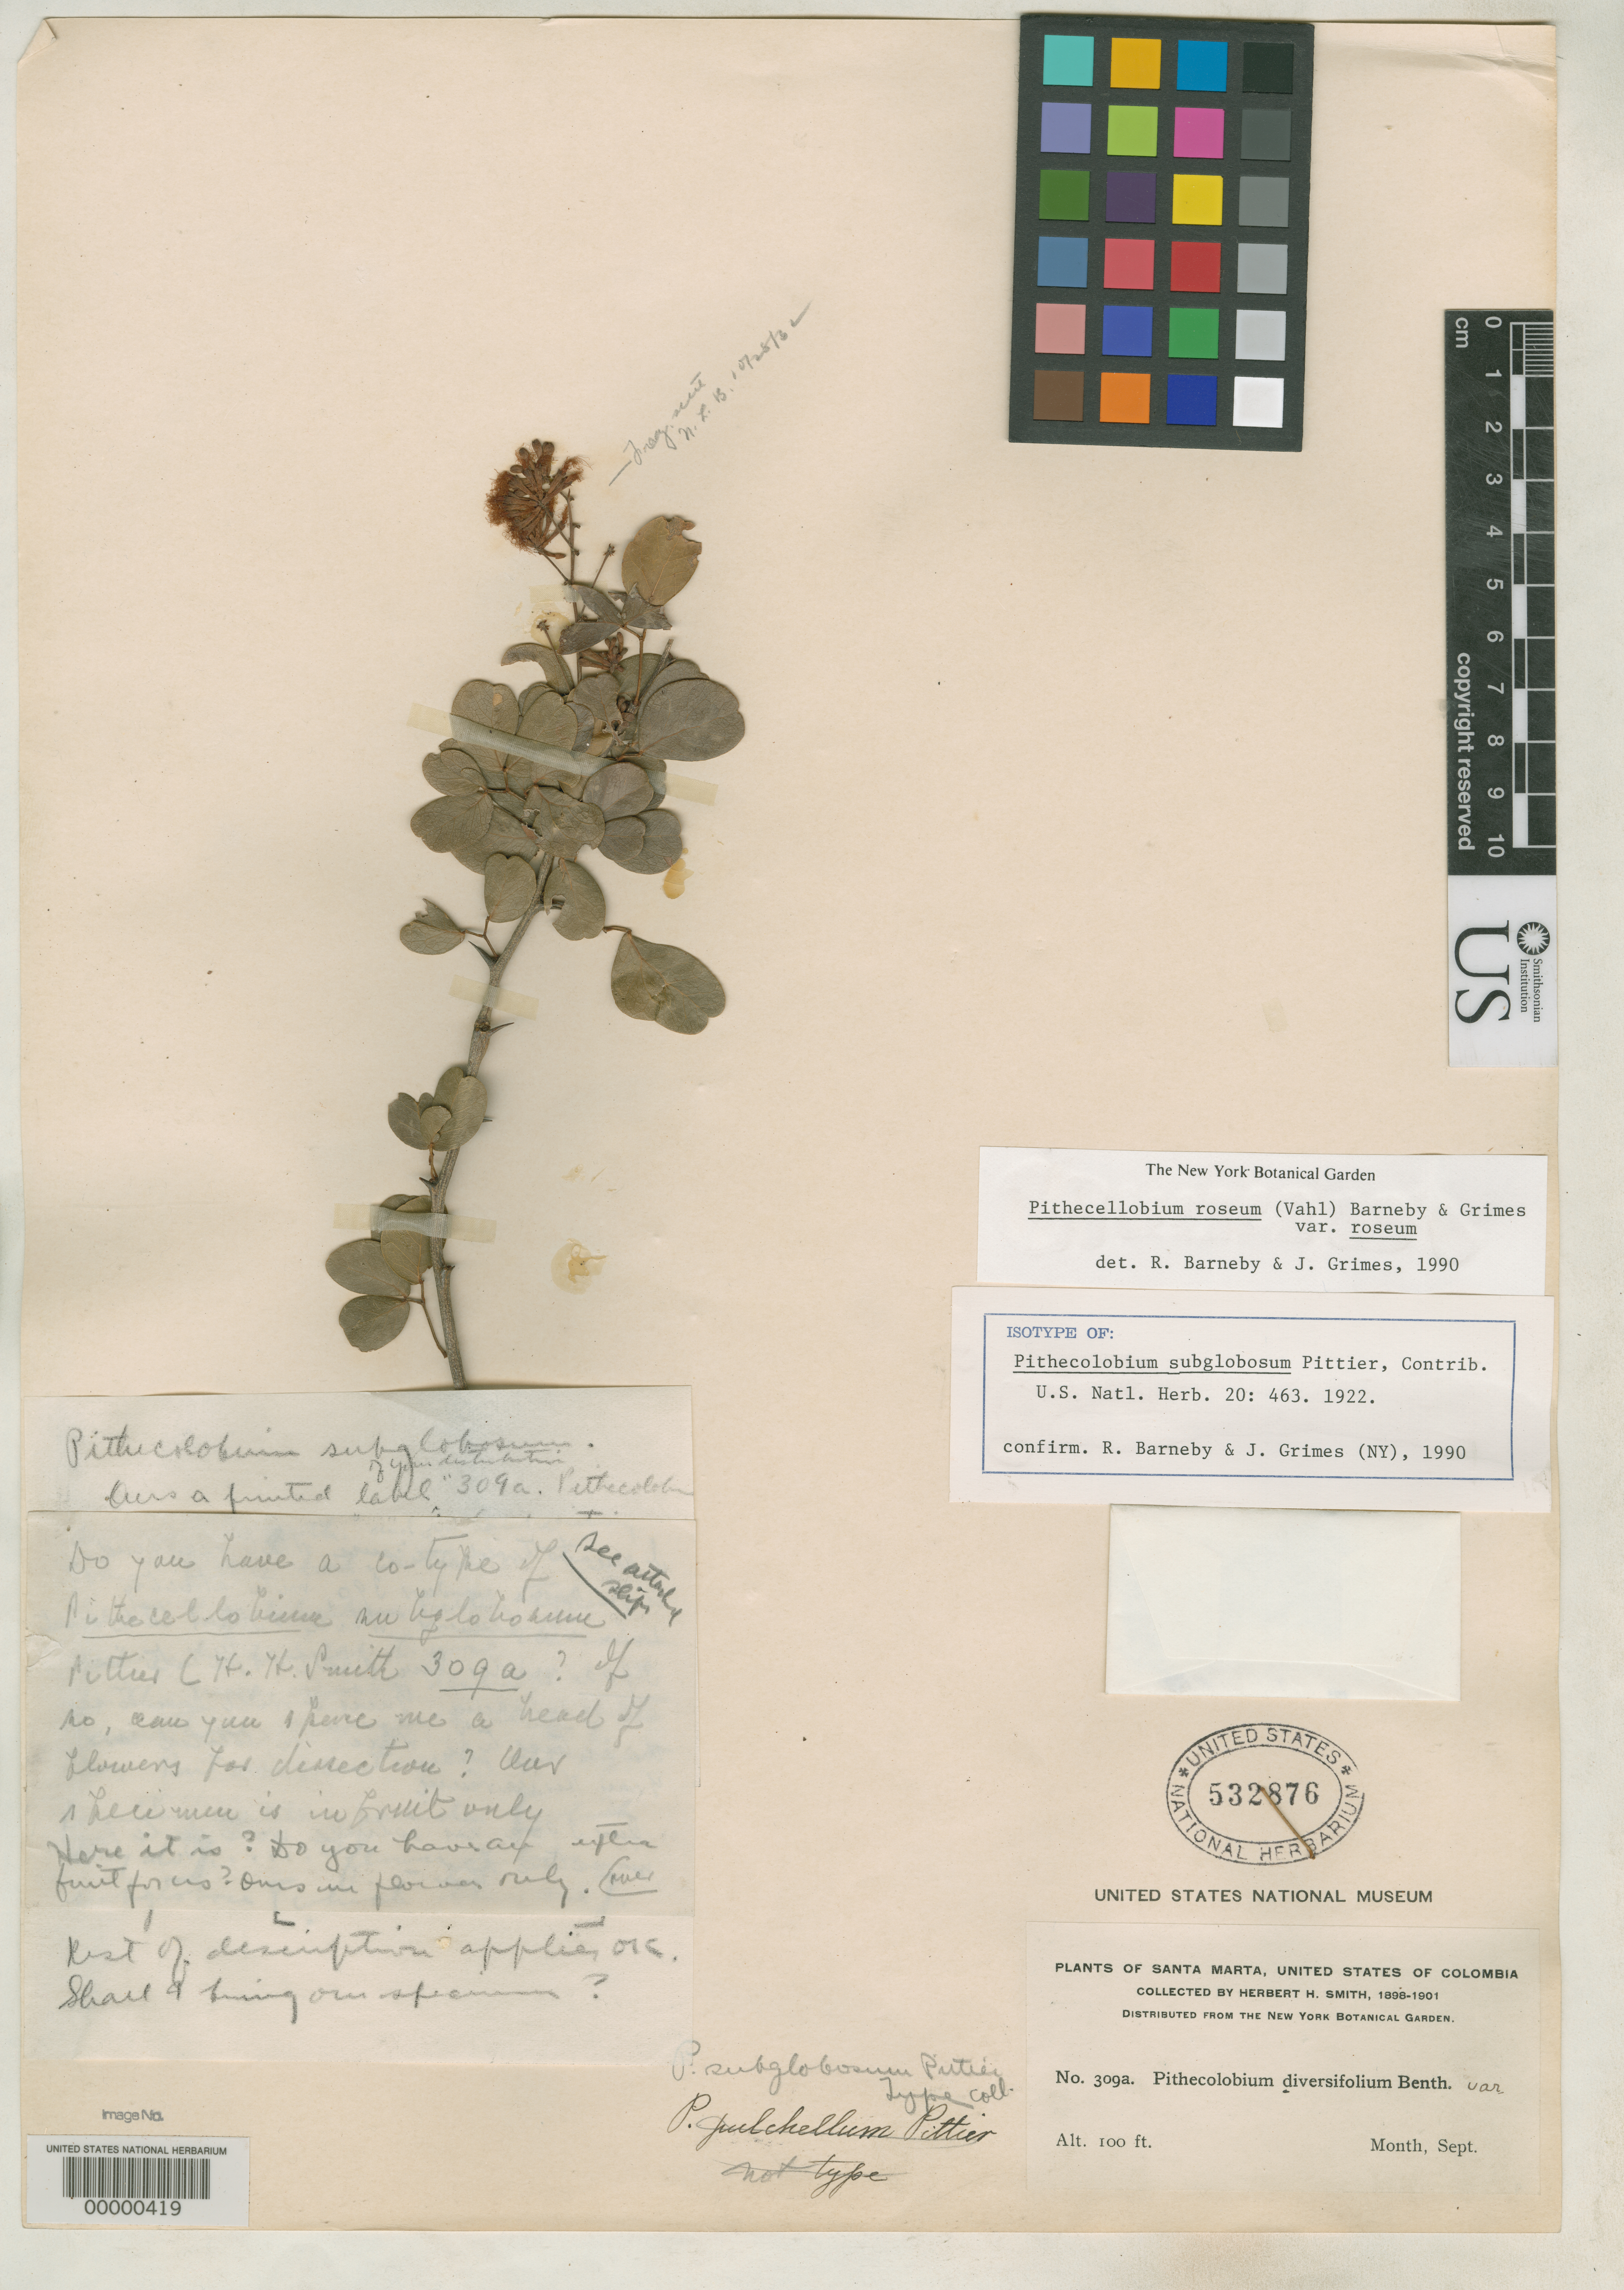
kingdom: Plantae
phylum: Tracheophyta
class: Magnoliopsida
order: Fabales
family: Fabaceae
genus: Pithecellobium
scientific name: Pithecellobium subglobosum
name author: Pittier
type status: Isotype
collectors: Herbert H. Smith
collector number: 309 a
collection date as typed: Sep 1898 to -- Sep 1901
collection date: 1898-09/1901-09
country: Colombia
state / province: Magdalena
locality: Santa Marta.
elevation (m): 30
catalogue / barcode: US 532876